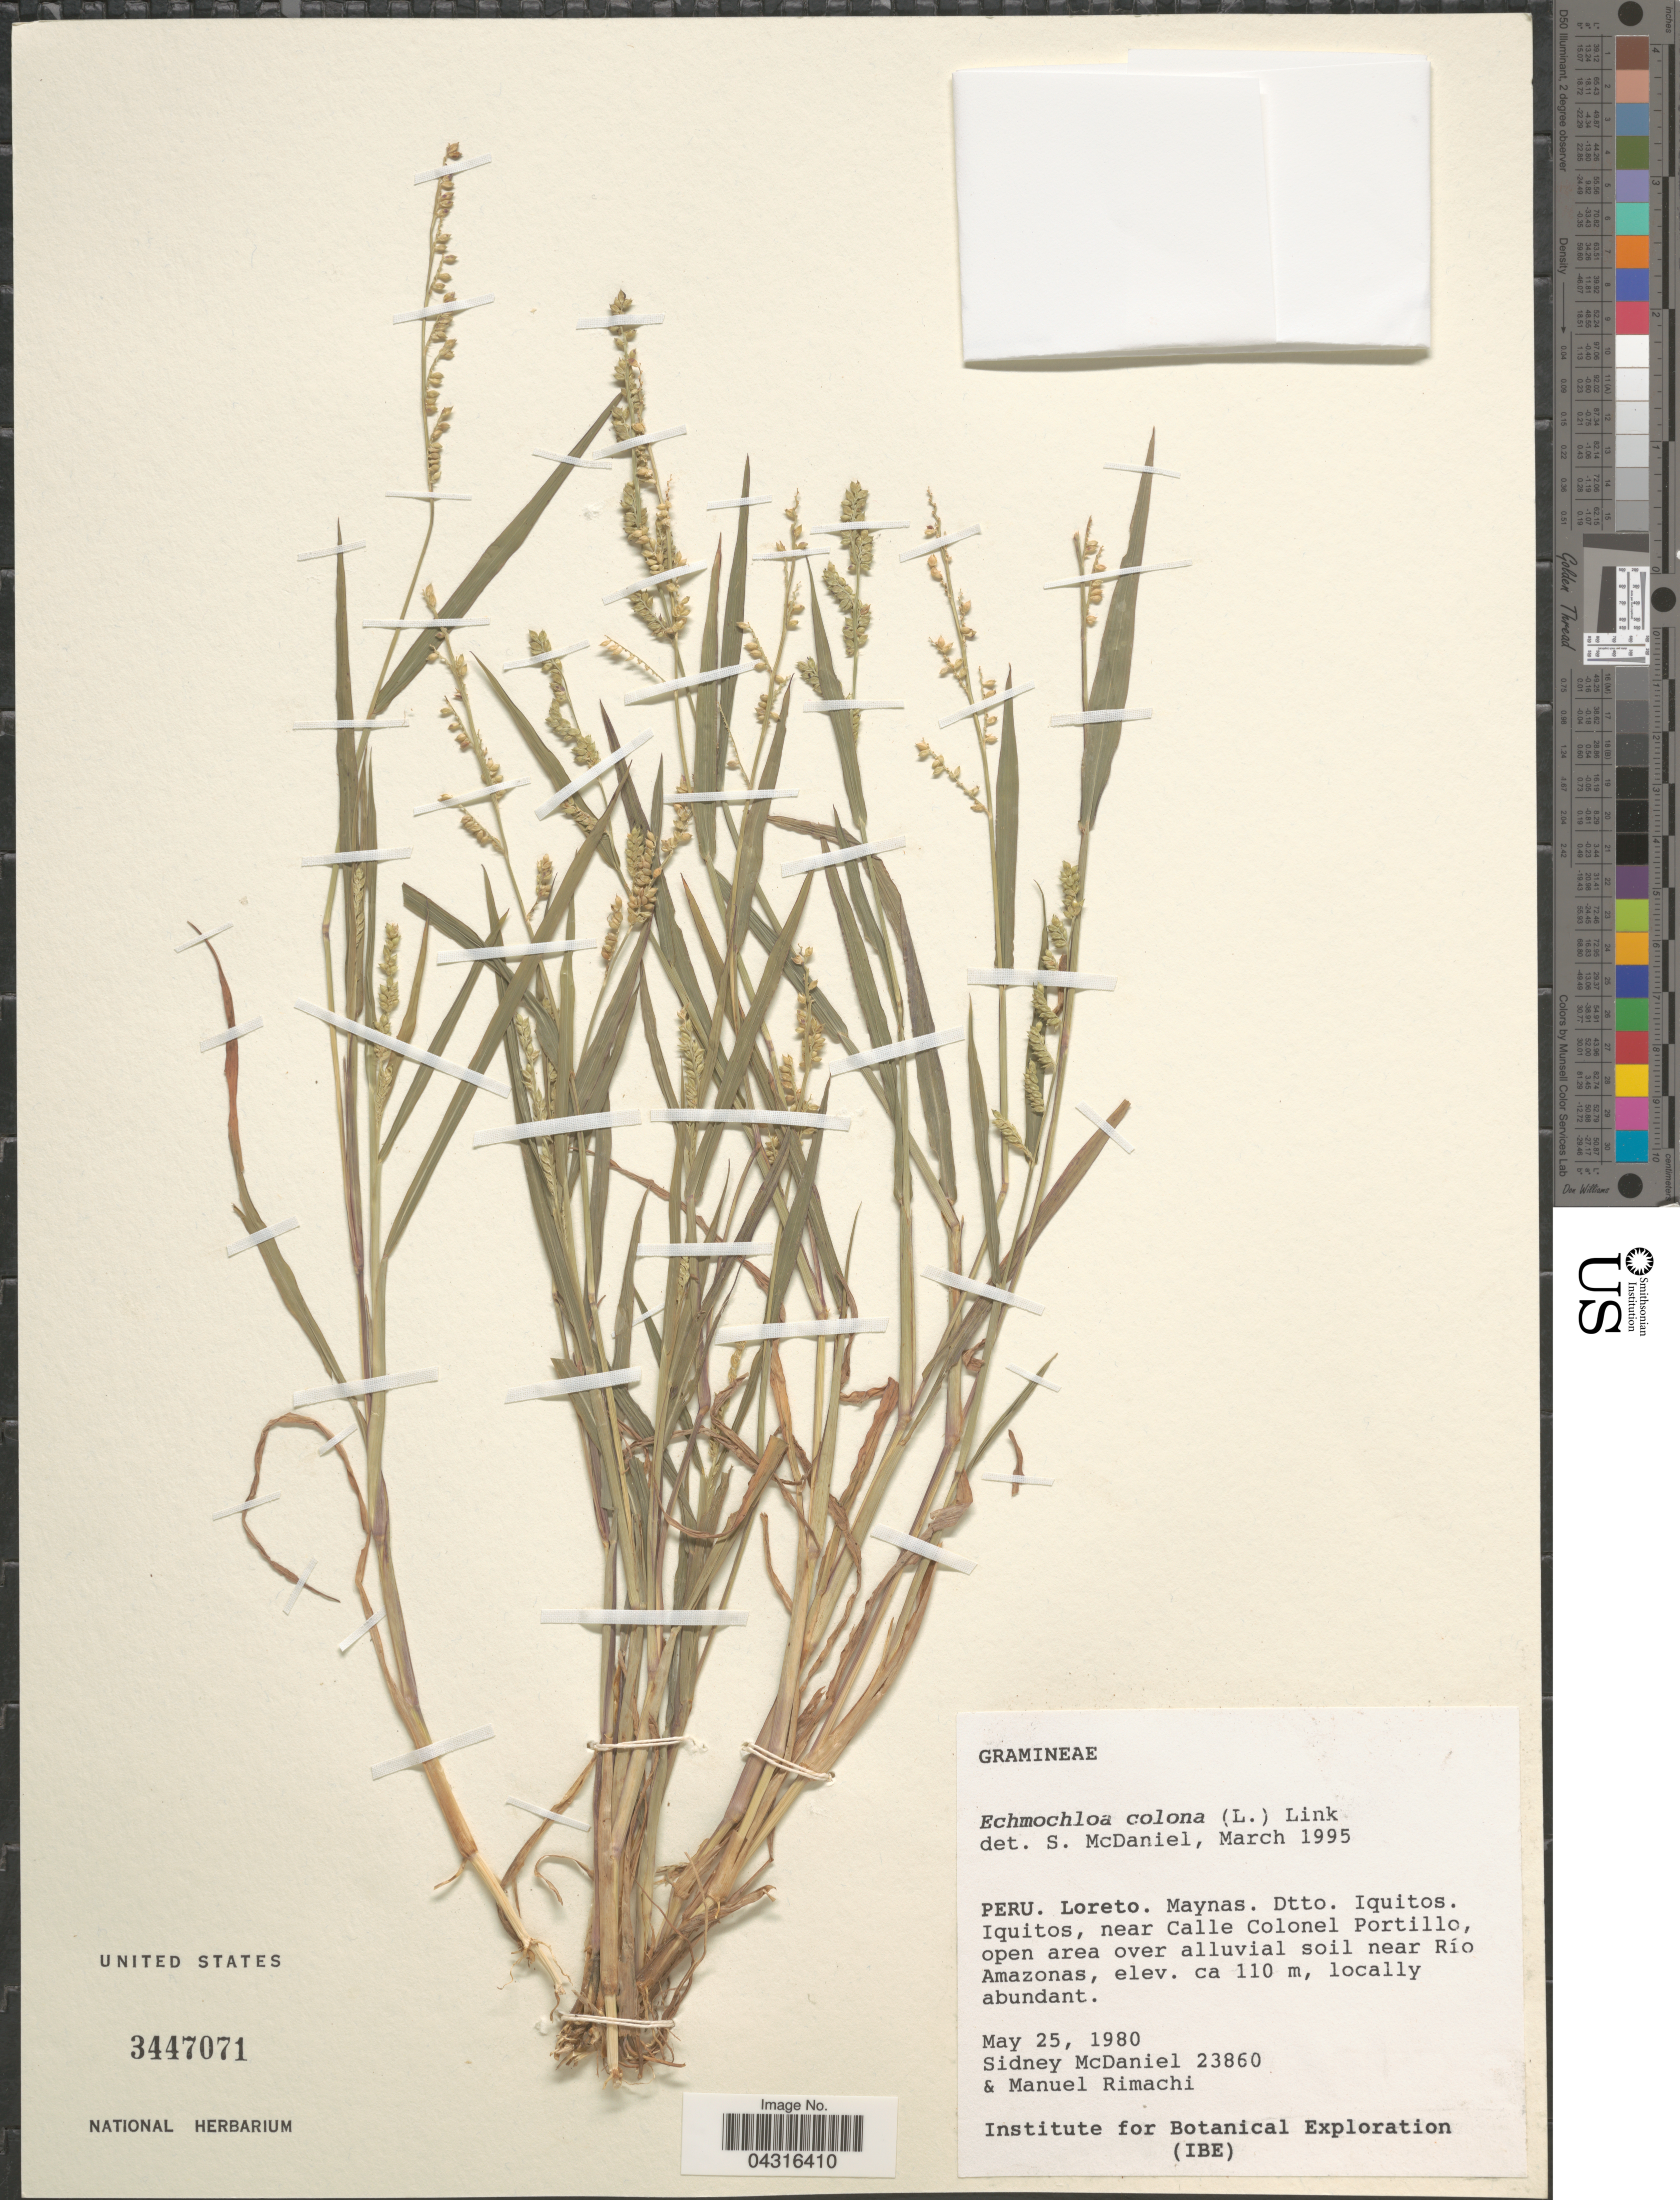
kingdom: Plantae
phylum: Tracheophyta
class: Liliopsida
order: Poales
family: Poaceae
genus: Echinochloa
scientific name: Echinochloa colona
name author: (L.) Link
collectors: S. McDaniel & M. Rimachi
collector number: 23860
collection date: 1980-05-25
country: Peru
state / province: Loreto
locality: Maynas. Dtto. Iquitos. Iquitos, near Calle Colonel Portillo, open area over alluvial soil near Río Amazonas. Institute for Botanical Exploration (IBE).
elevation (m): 110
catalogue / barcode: US 3447071